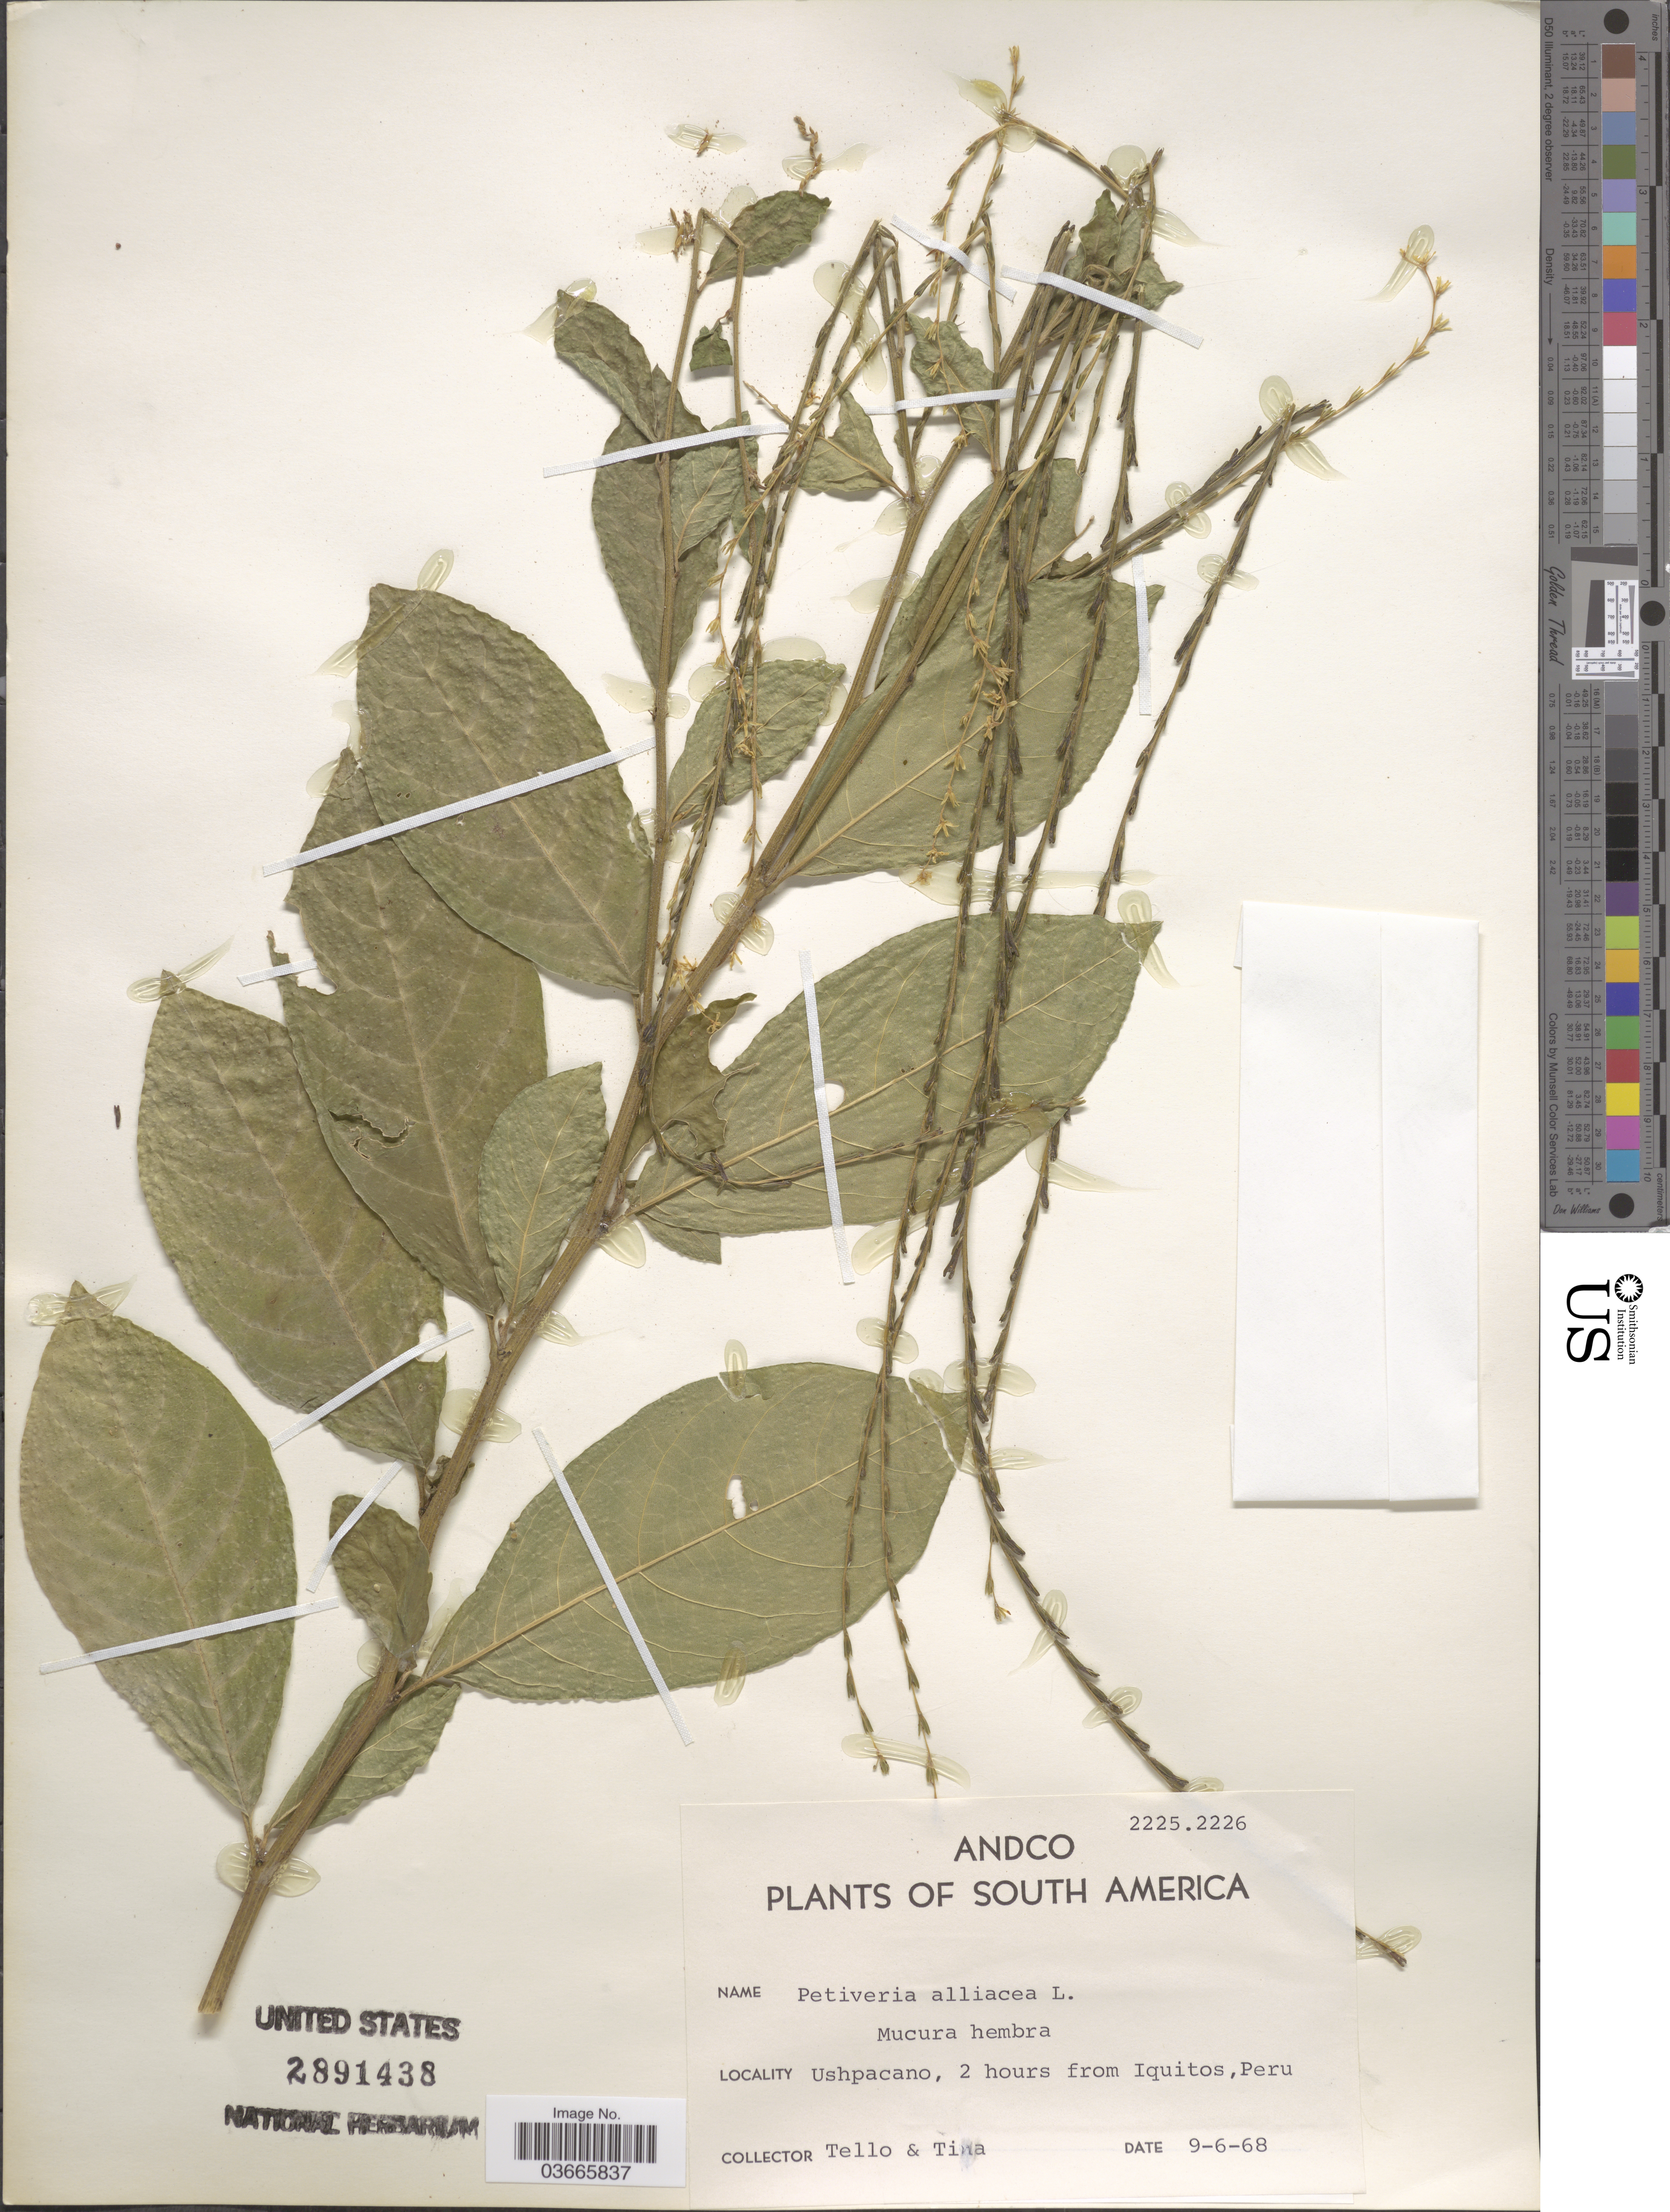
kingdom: Plantae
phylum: Tracheophyta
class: Magnoliopsida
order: Caryophyllales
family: Phytolaccaceae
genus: Petiveria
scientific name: Petiveria alliacea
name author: L.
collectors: -. Tello & -. Tina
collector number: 2225/2226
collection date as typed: Transcribed d/m/y: 9/6/68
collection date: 1968-09-06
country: Peru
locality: Ushpacano, 2 hours from Iquitos.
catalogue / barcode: US 2891438